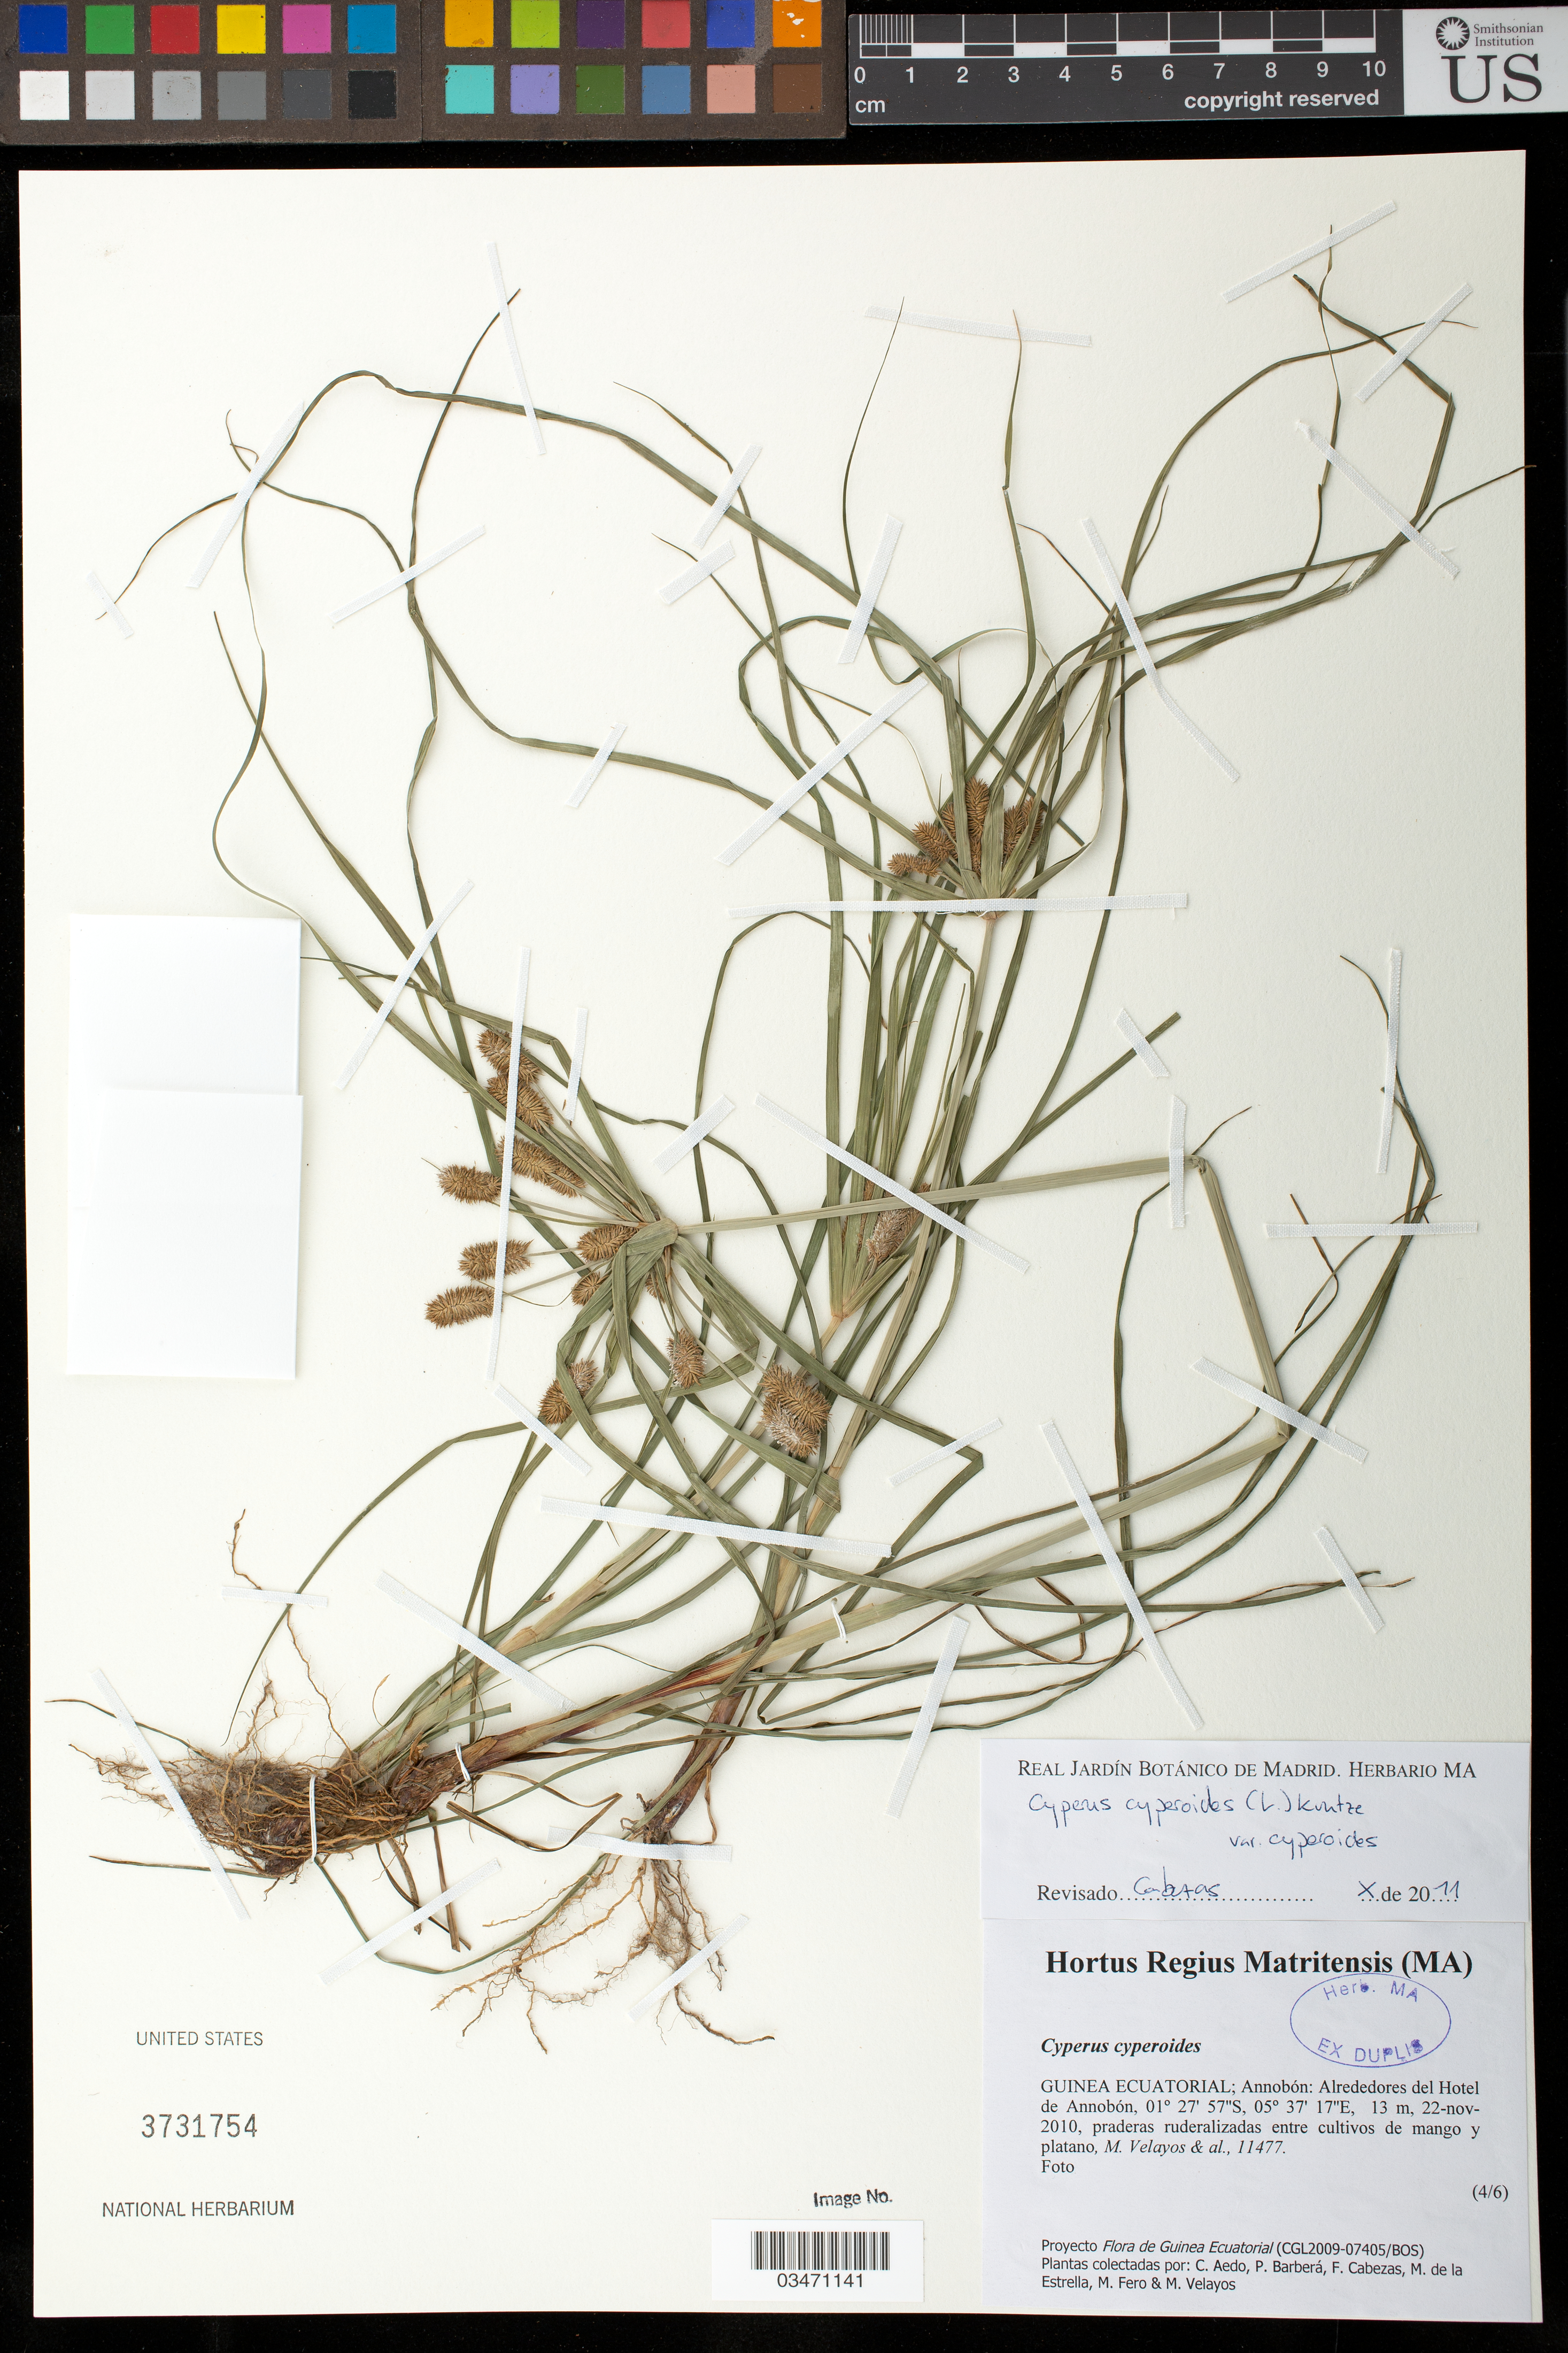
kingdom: Plantae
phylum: Tracheophyta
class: Liliopsida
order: Poales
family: Cyperaceae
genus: Cyperus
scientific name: Cyperus cyperoides var. cyperoides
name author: (L.) Kuntze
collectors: M. Velayos, C. Aedo, P. Barberá, F. Cabezas & M. de la Estrella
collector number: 11477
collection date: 2010-11-22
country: Equatorial Guinea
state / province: Annobón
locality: Alrededores del Hotel de Annobón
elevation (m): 13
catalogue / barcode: US 3731754